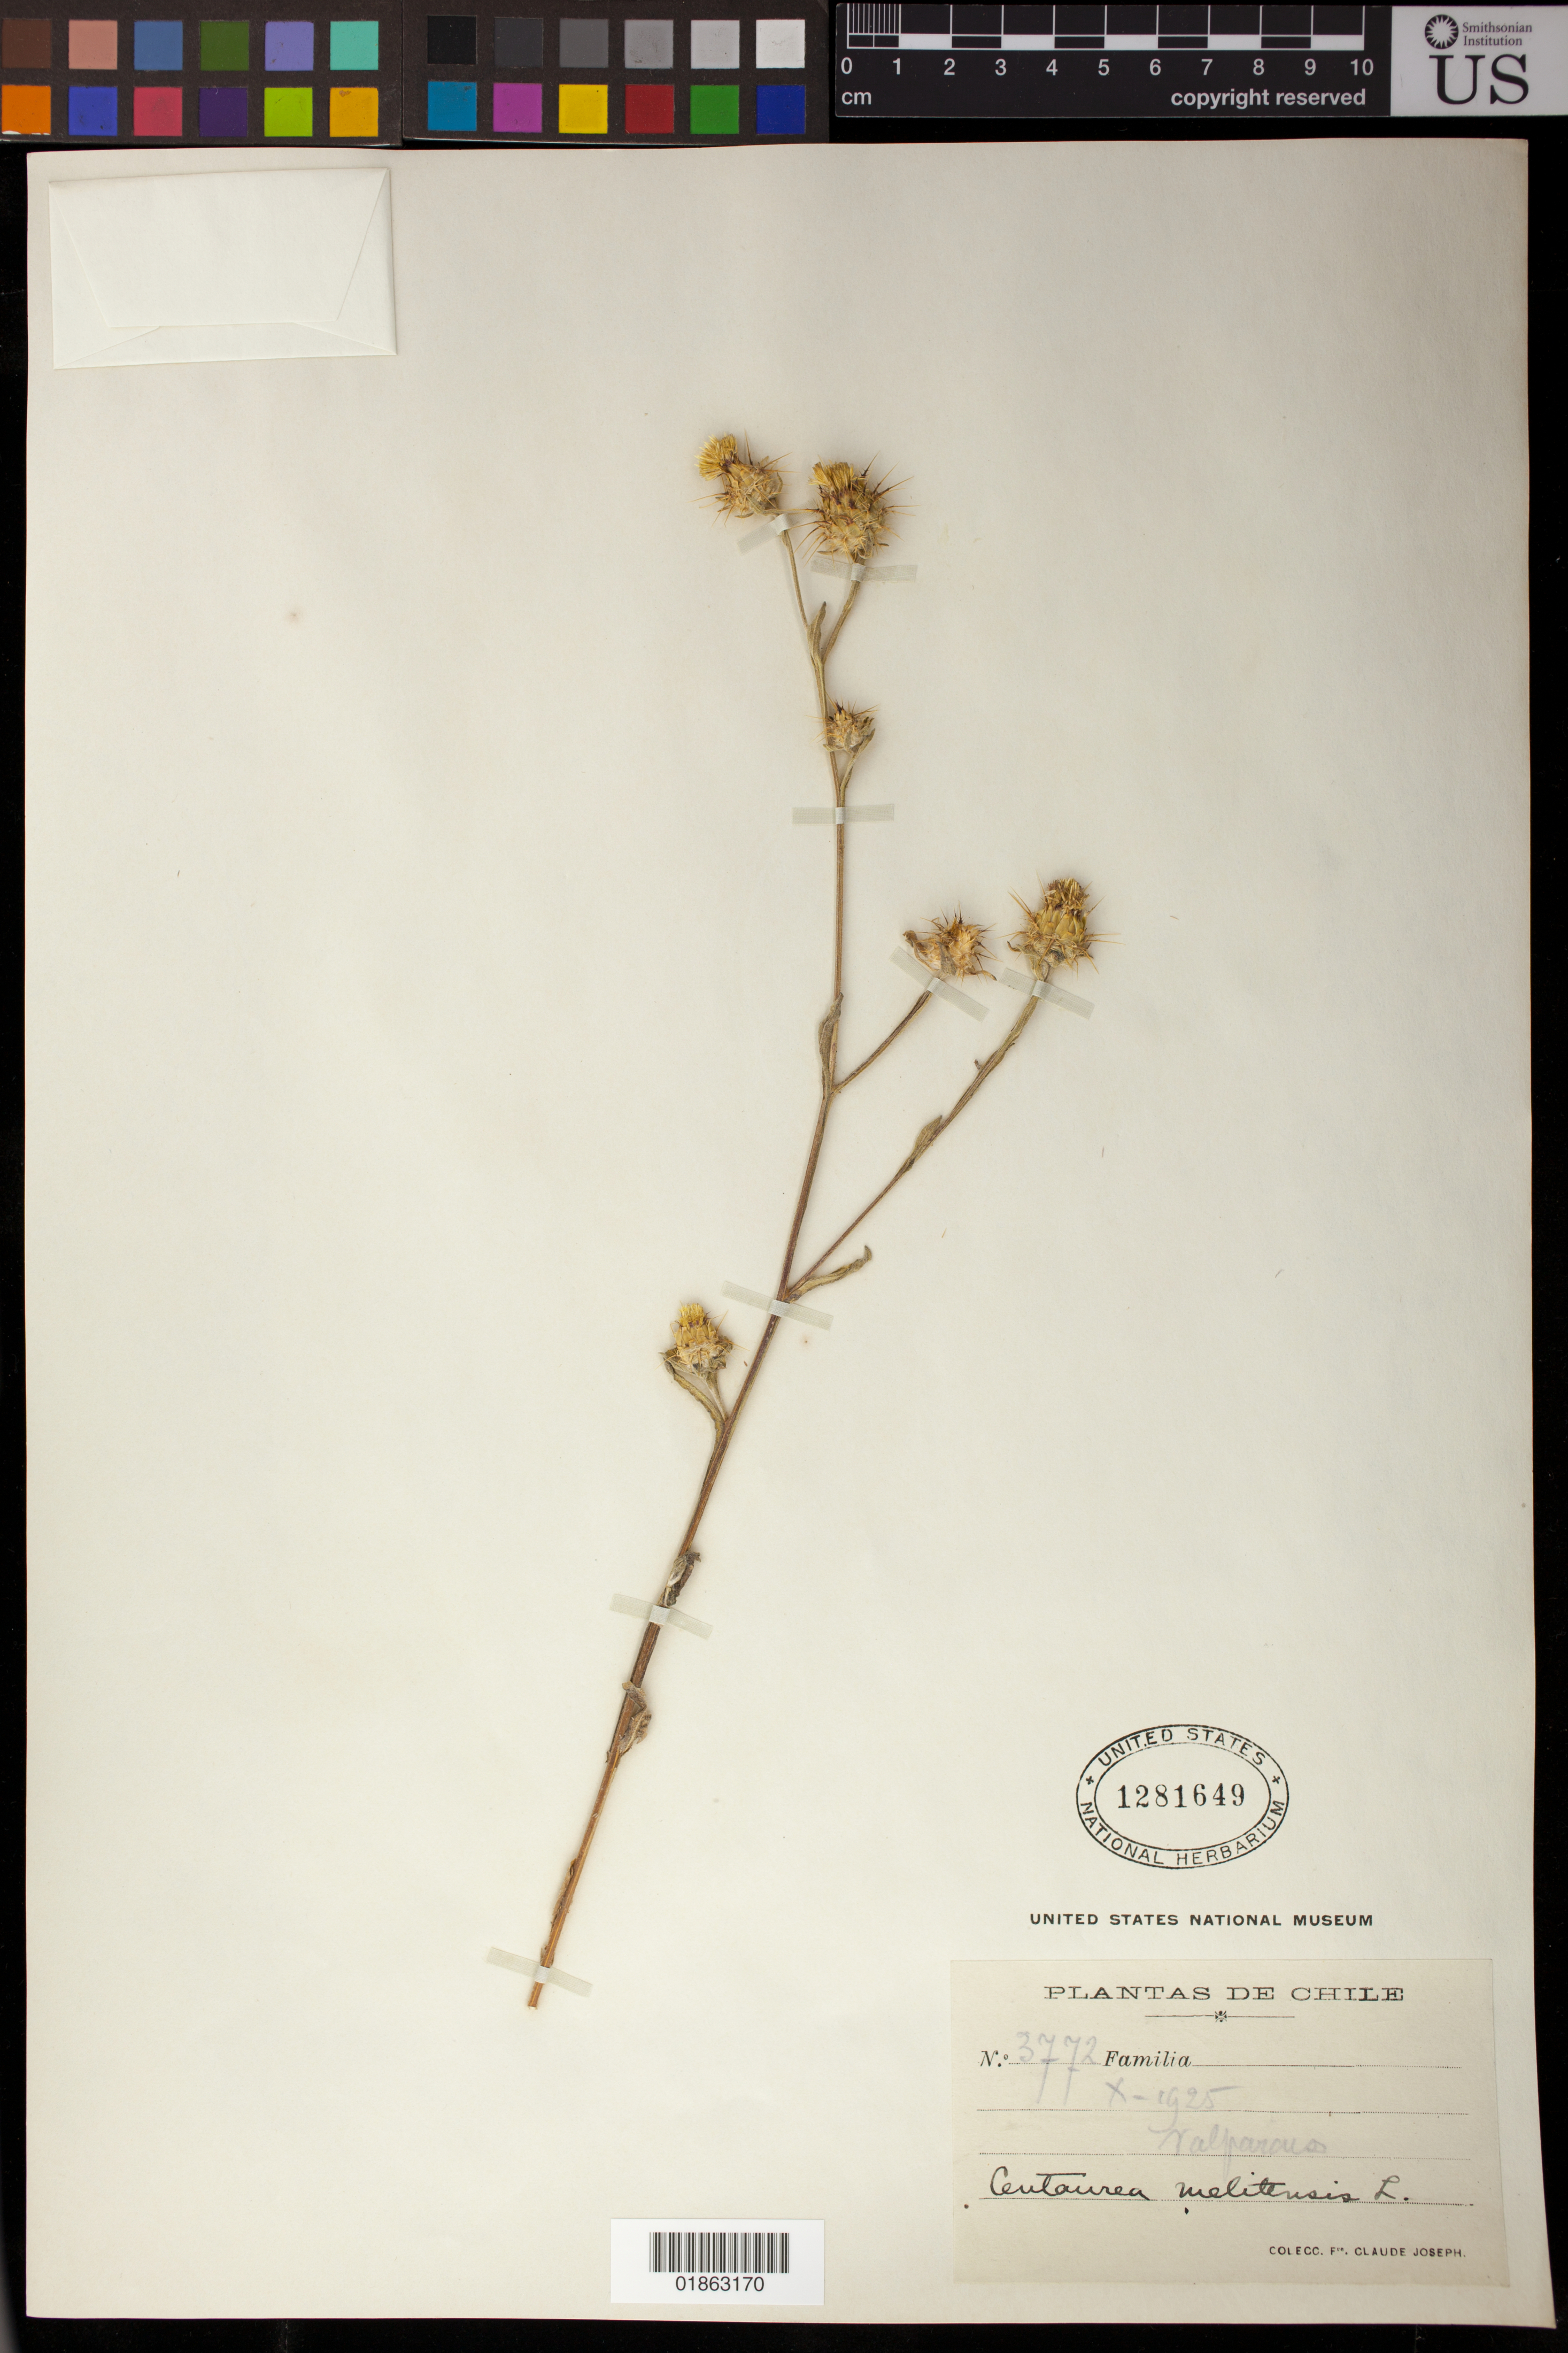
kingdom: Plantae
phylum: Tracheophyta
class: Magnoliopsida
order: Asterales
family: Asteraceae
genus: Centaurea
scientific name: Centaurea melitensis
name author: L.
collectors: Bro. Claude-Joseph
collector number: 3772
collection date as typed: Oct 1925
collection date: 1925-10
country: Chile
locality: Valparaiso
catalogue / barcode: US 1281649